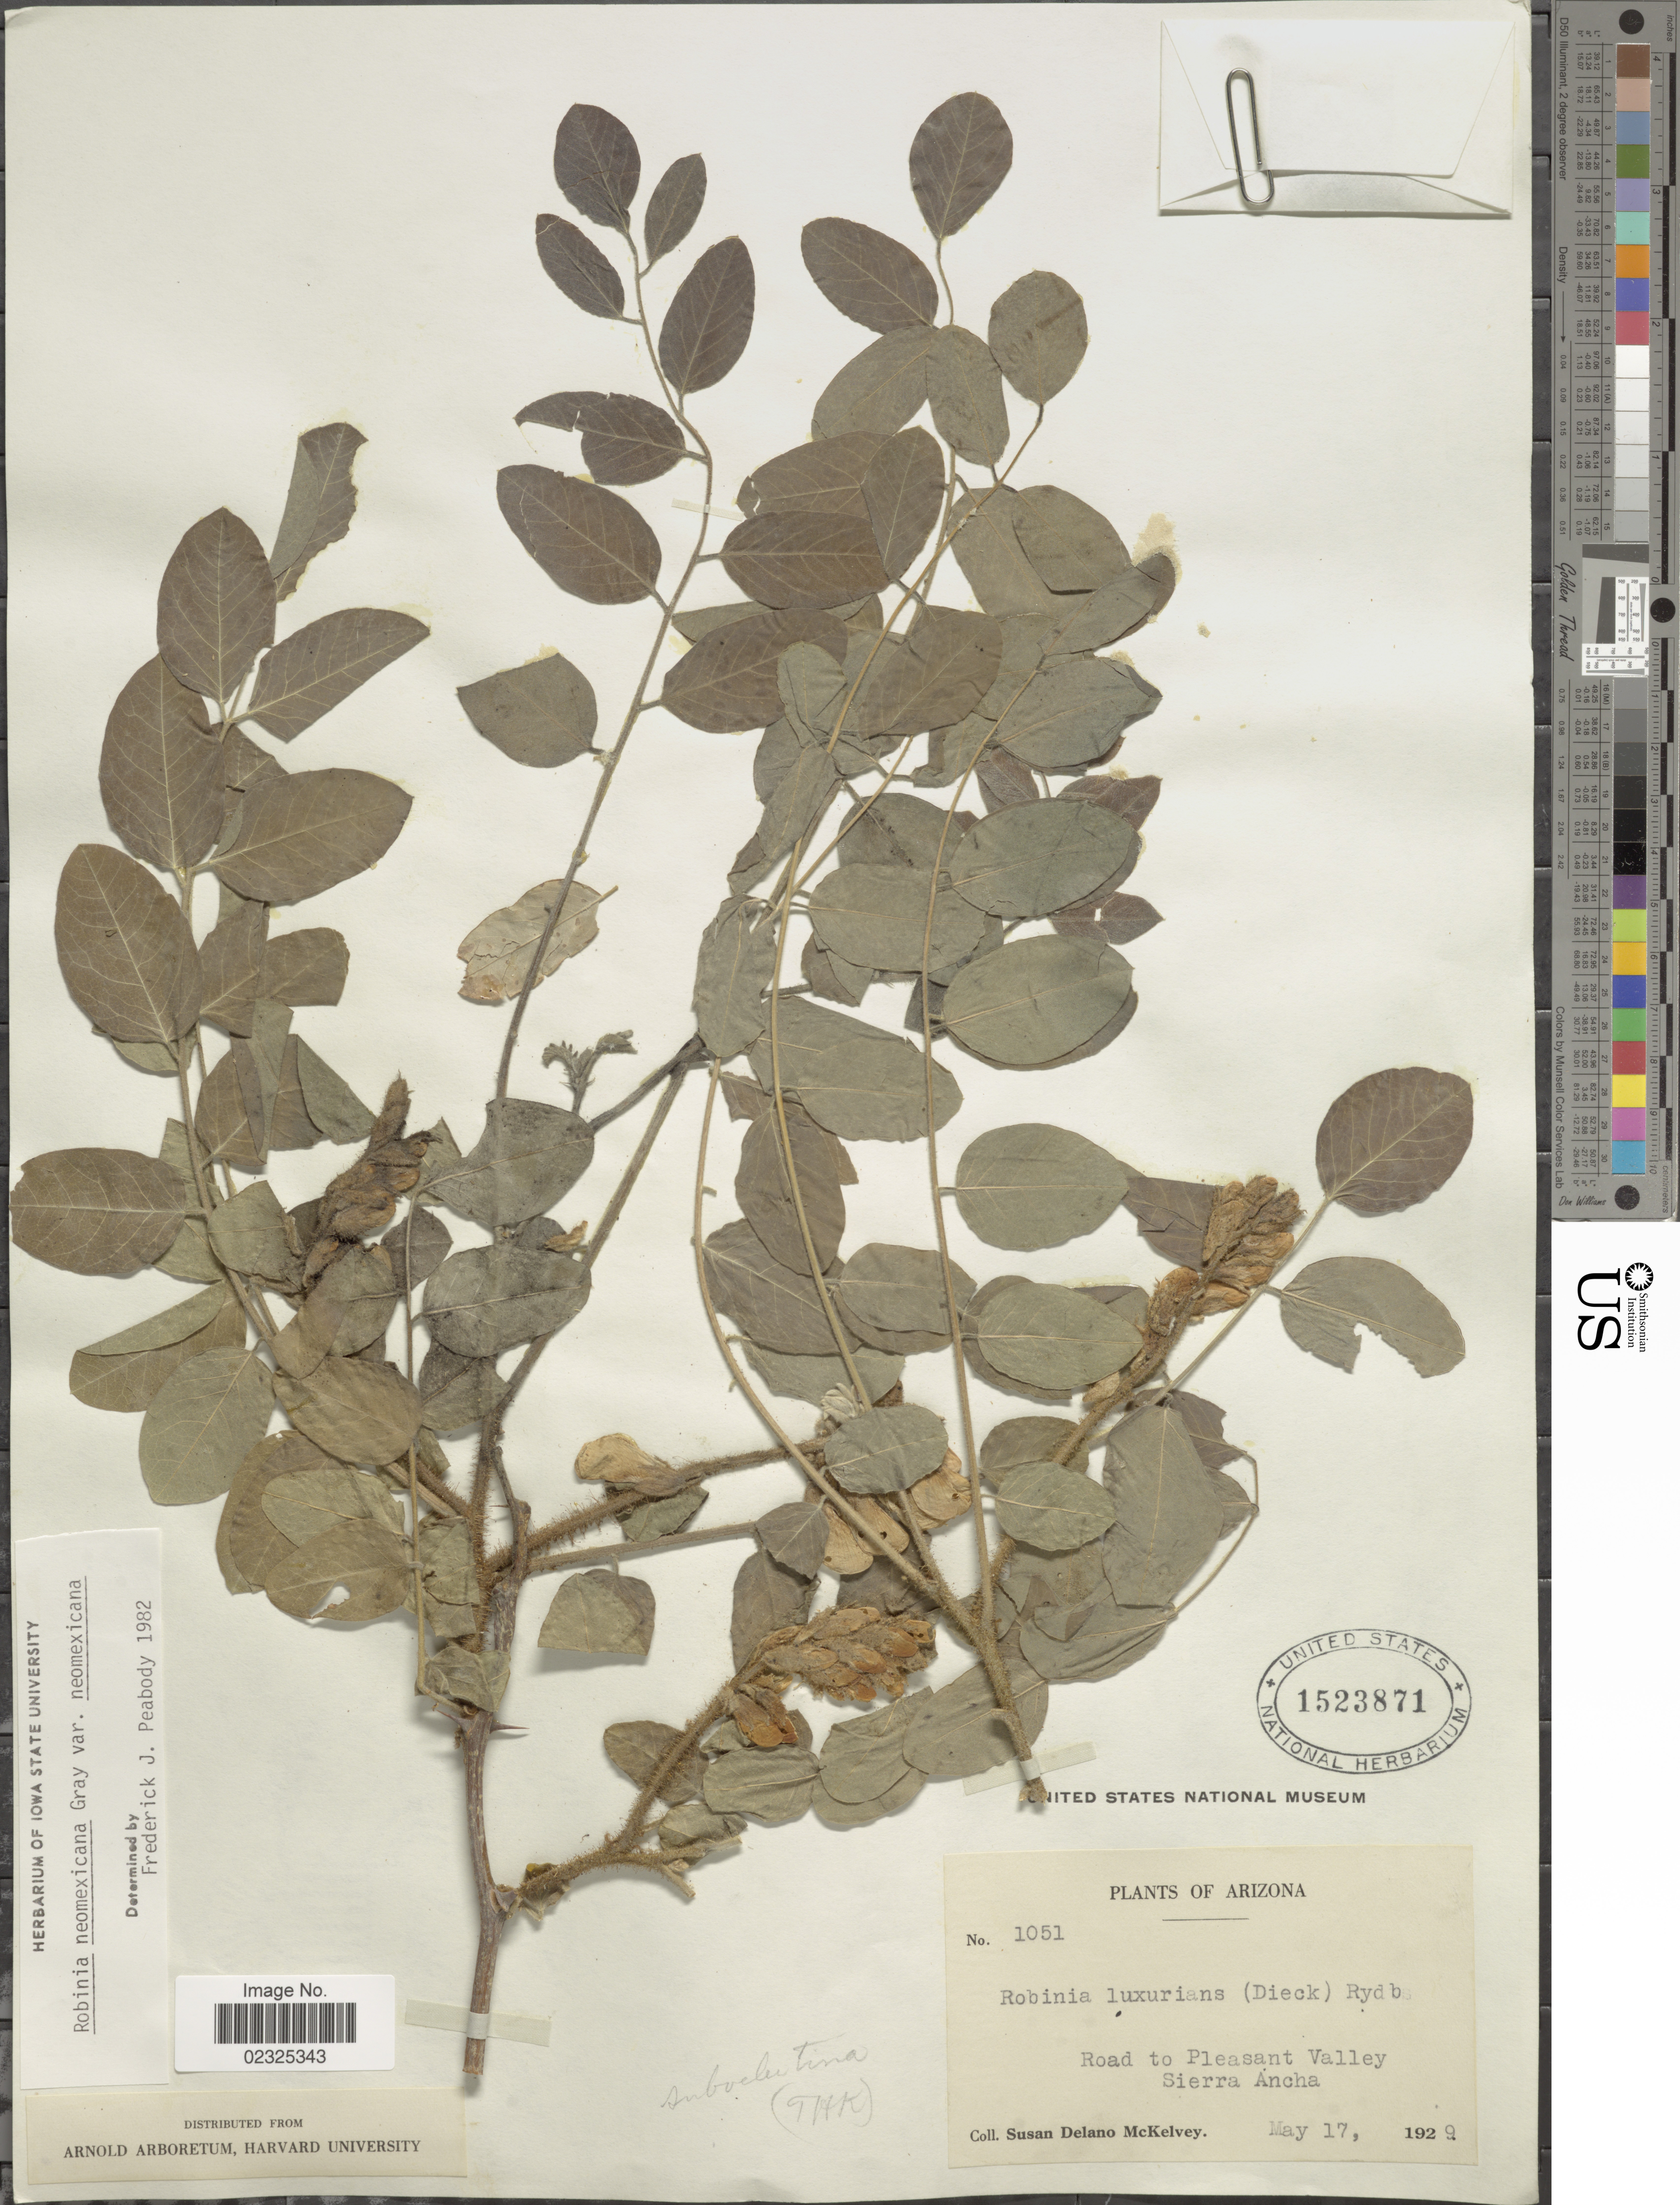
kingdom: Plantae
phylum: Tracheophyta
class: Magnoliopsida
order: Fabales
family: Fabaceae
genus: Robinia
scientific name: Robinia neomexicana var. neomexicana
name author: A. Gray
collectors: S. A. McKelvey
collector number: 1051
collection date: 1929-05-17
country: United States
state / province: Arizona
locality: Road to Pleasant Valley, Sierra Ancha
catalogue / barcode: US 1523871